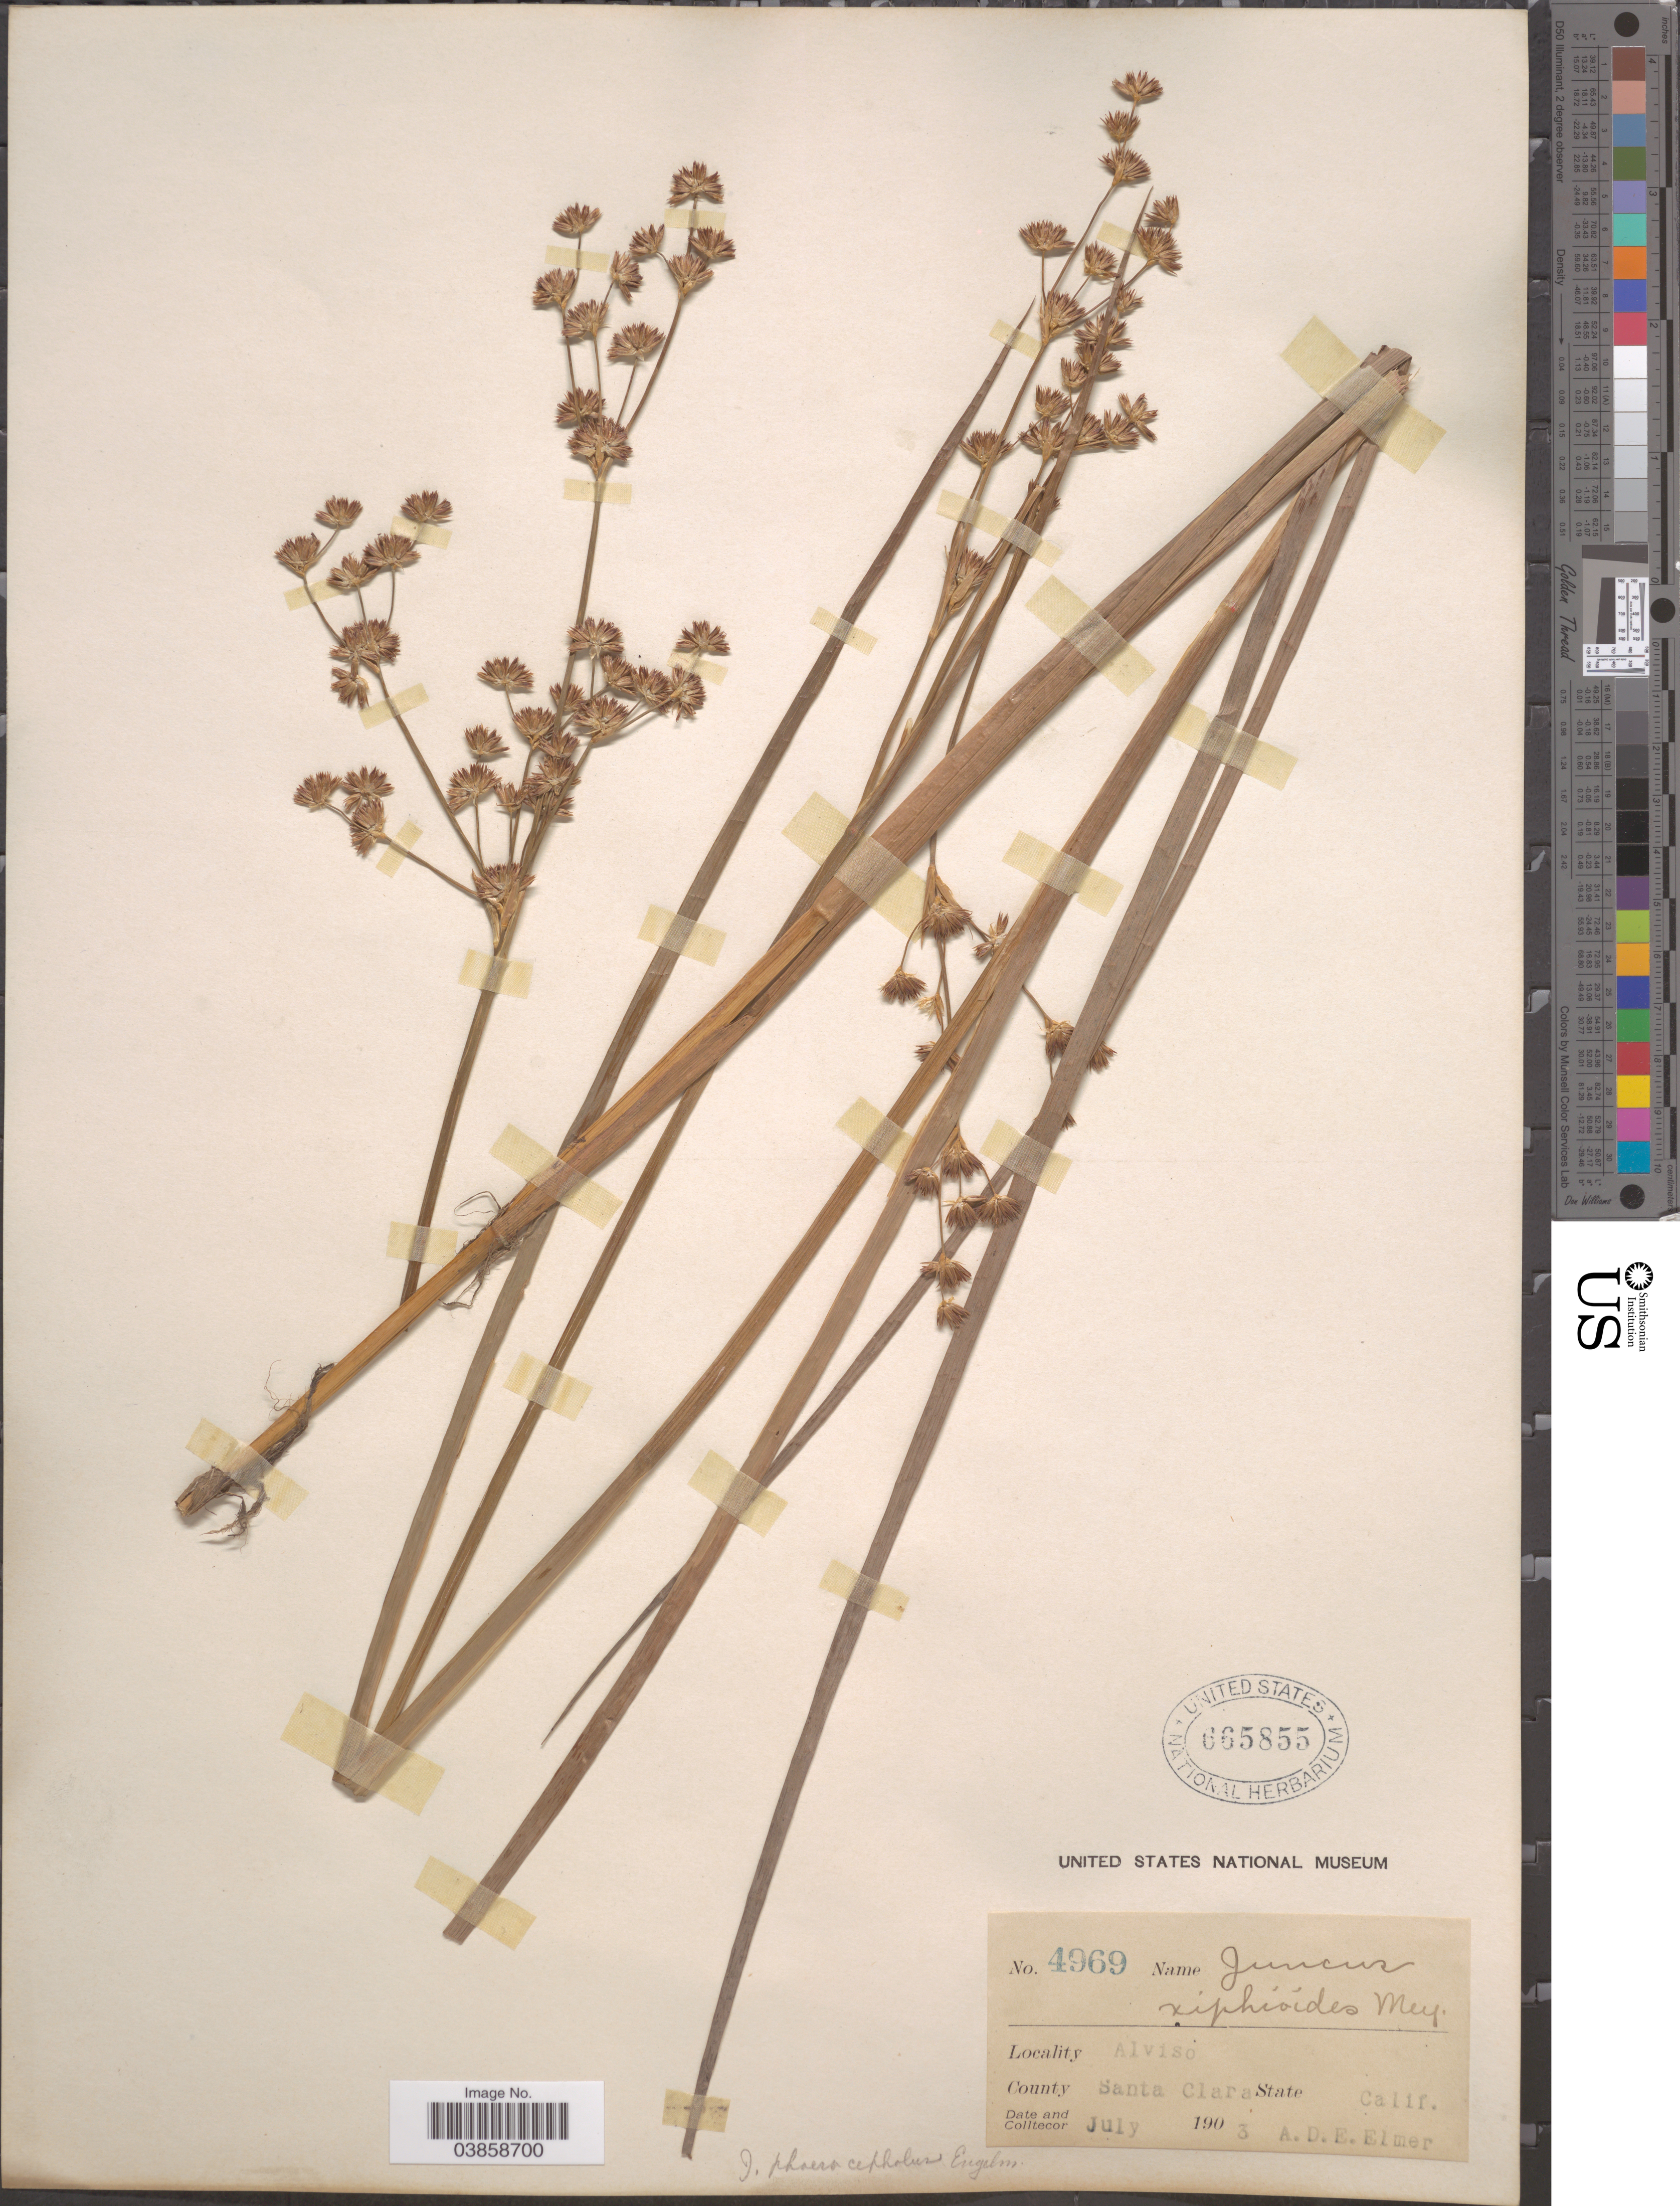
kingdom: Plantae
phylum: Tracheophyta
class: Liliopsida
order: Poales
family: Juncaceae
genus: Juncus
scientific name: Juncus xiphioides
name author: E. Mey.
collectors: A. D. E. Elmer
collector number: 4969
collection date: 1903-07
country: United States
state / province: California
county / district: Santa Clara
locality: Alviso. County Santa Clara.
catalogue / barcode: US 665855